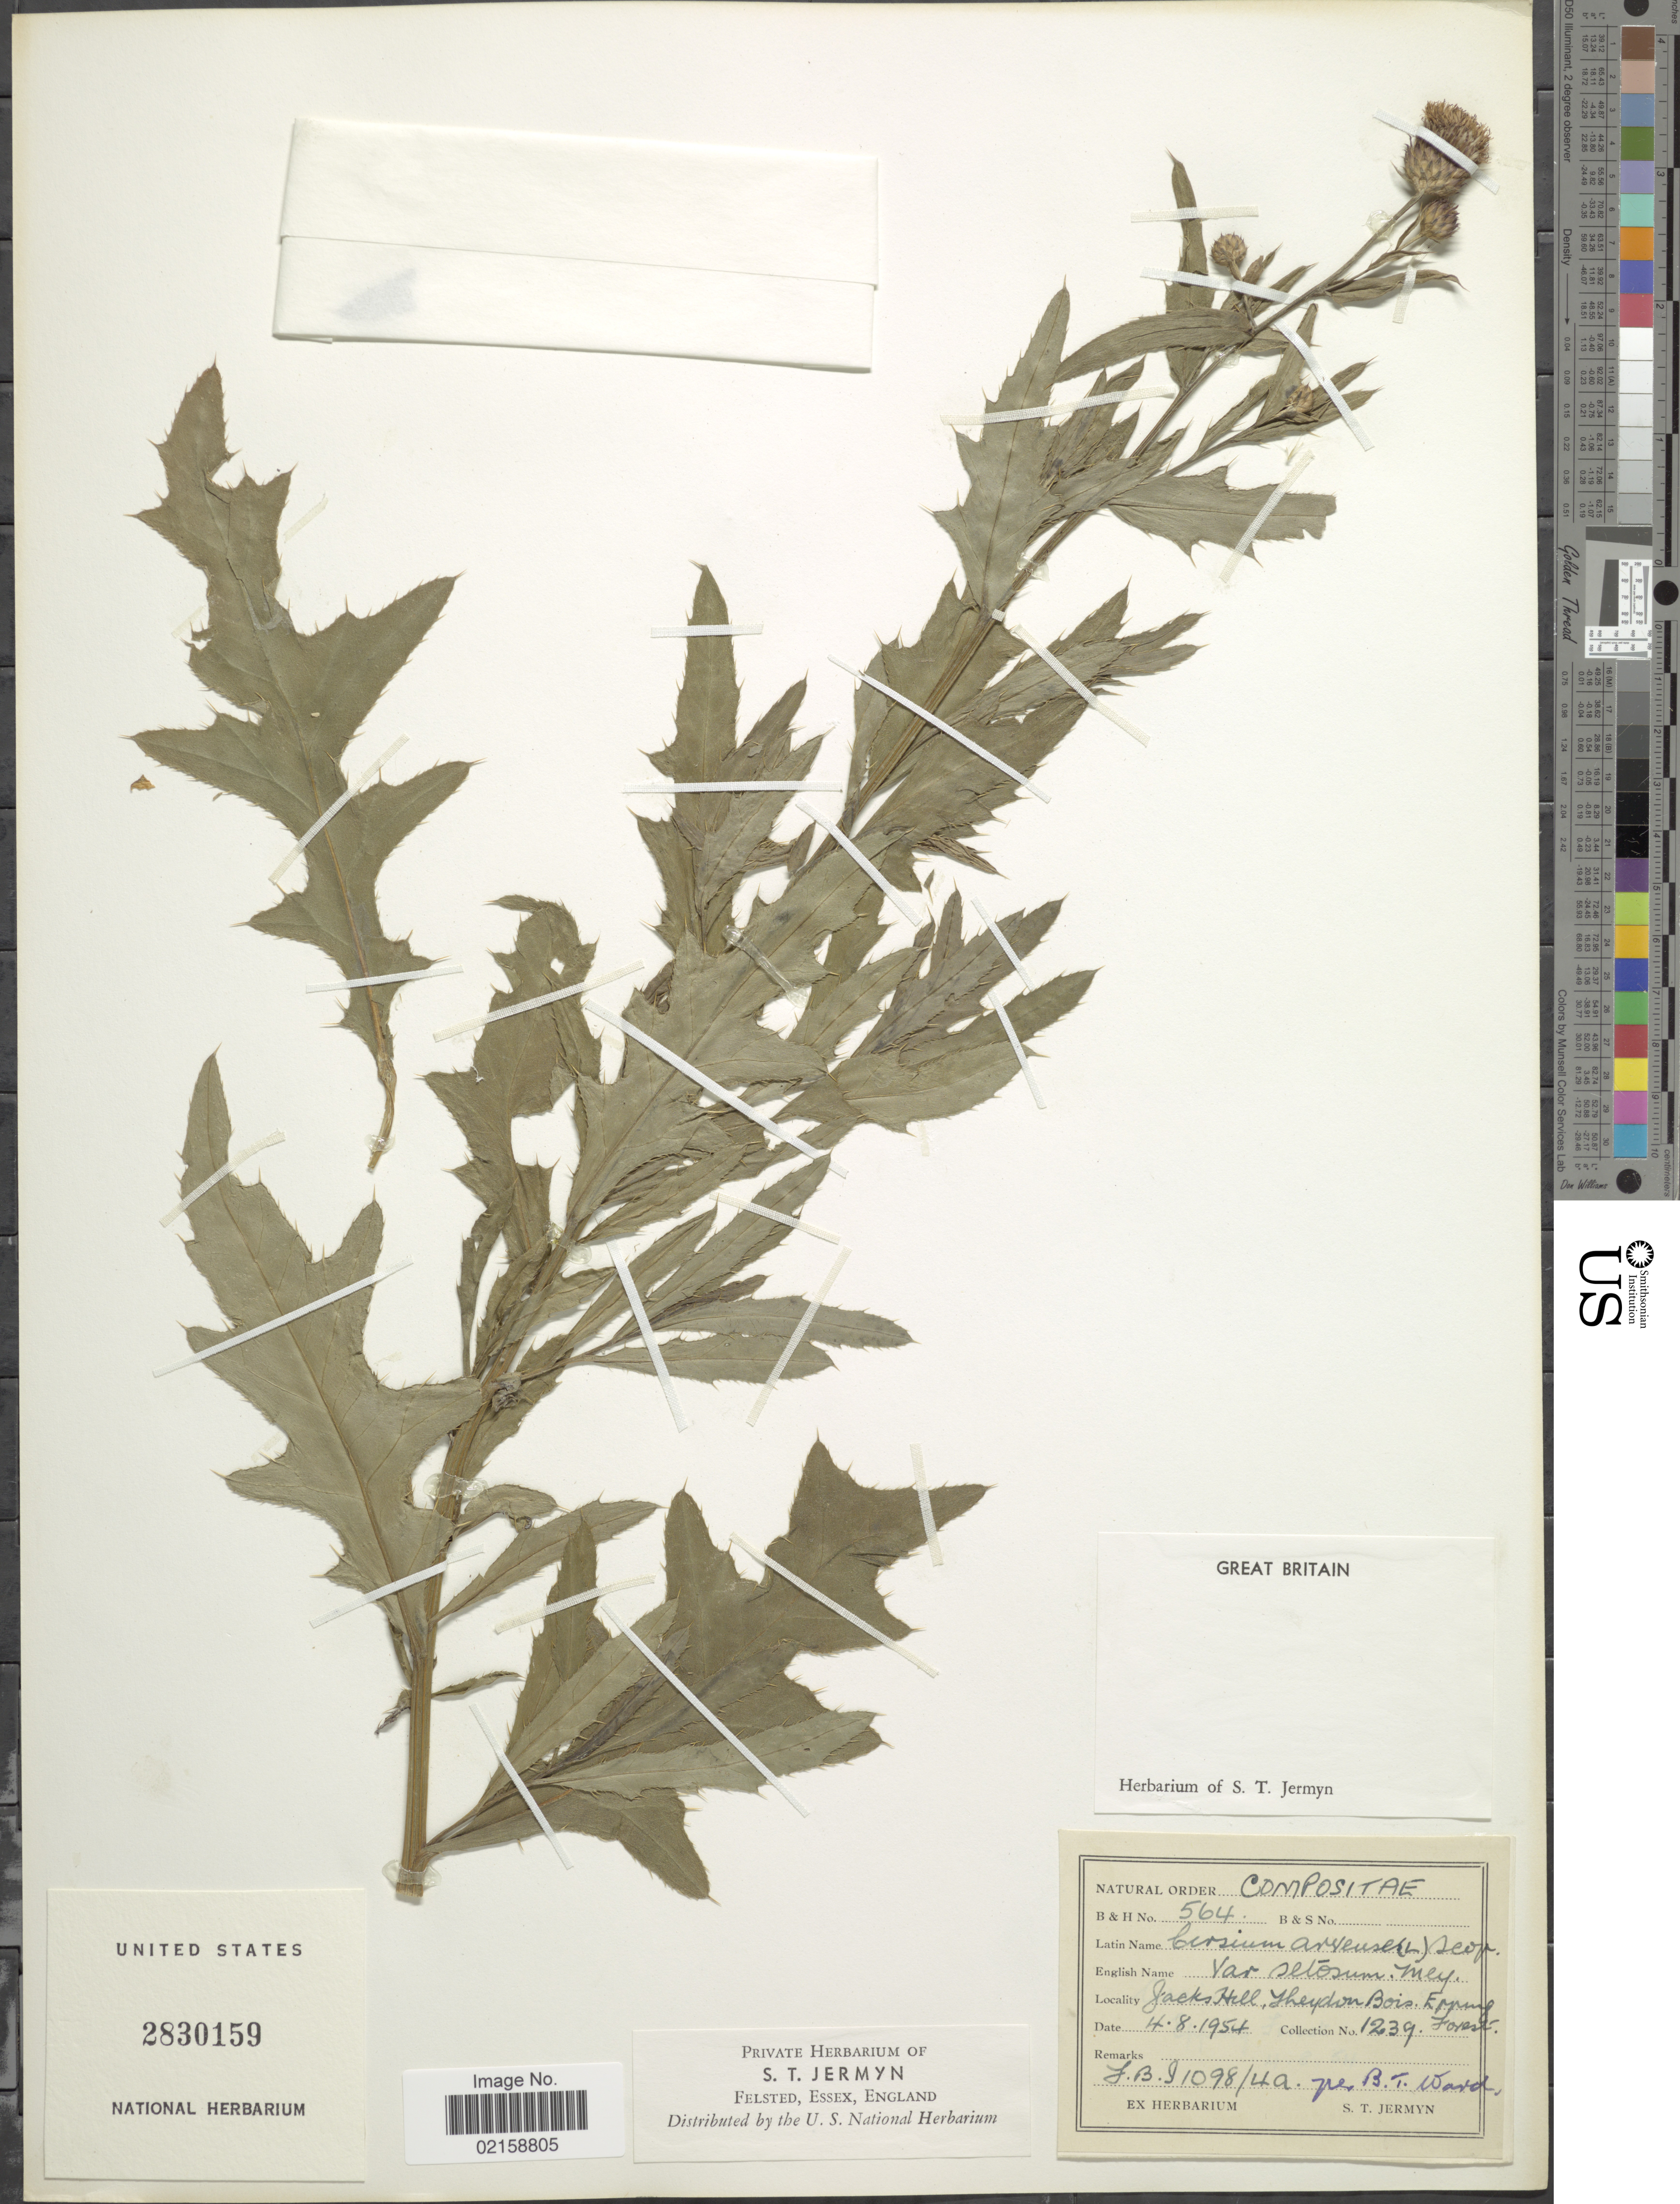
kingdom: Plantae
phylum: Tracheophyta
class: Magnoliopsida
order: Asterales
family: Asteraceae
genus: Cirsium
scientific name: Cirsium arvense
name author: (L.) Scop.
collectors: S. Jermyn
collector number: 1239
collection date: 1954-08-04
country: United Kingdom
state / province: England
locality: Jacks Hill, Theydon Bois, Epping Forest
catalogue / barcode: US 2830159